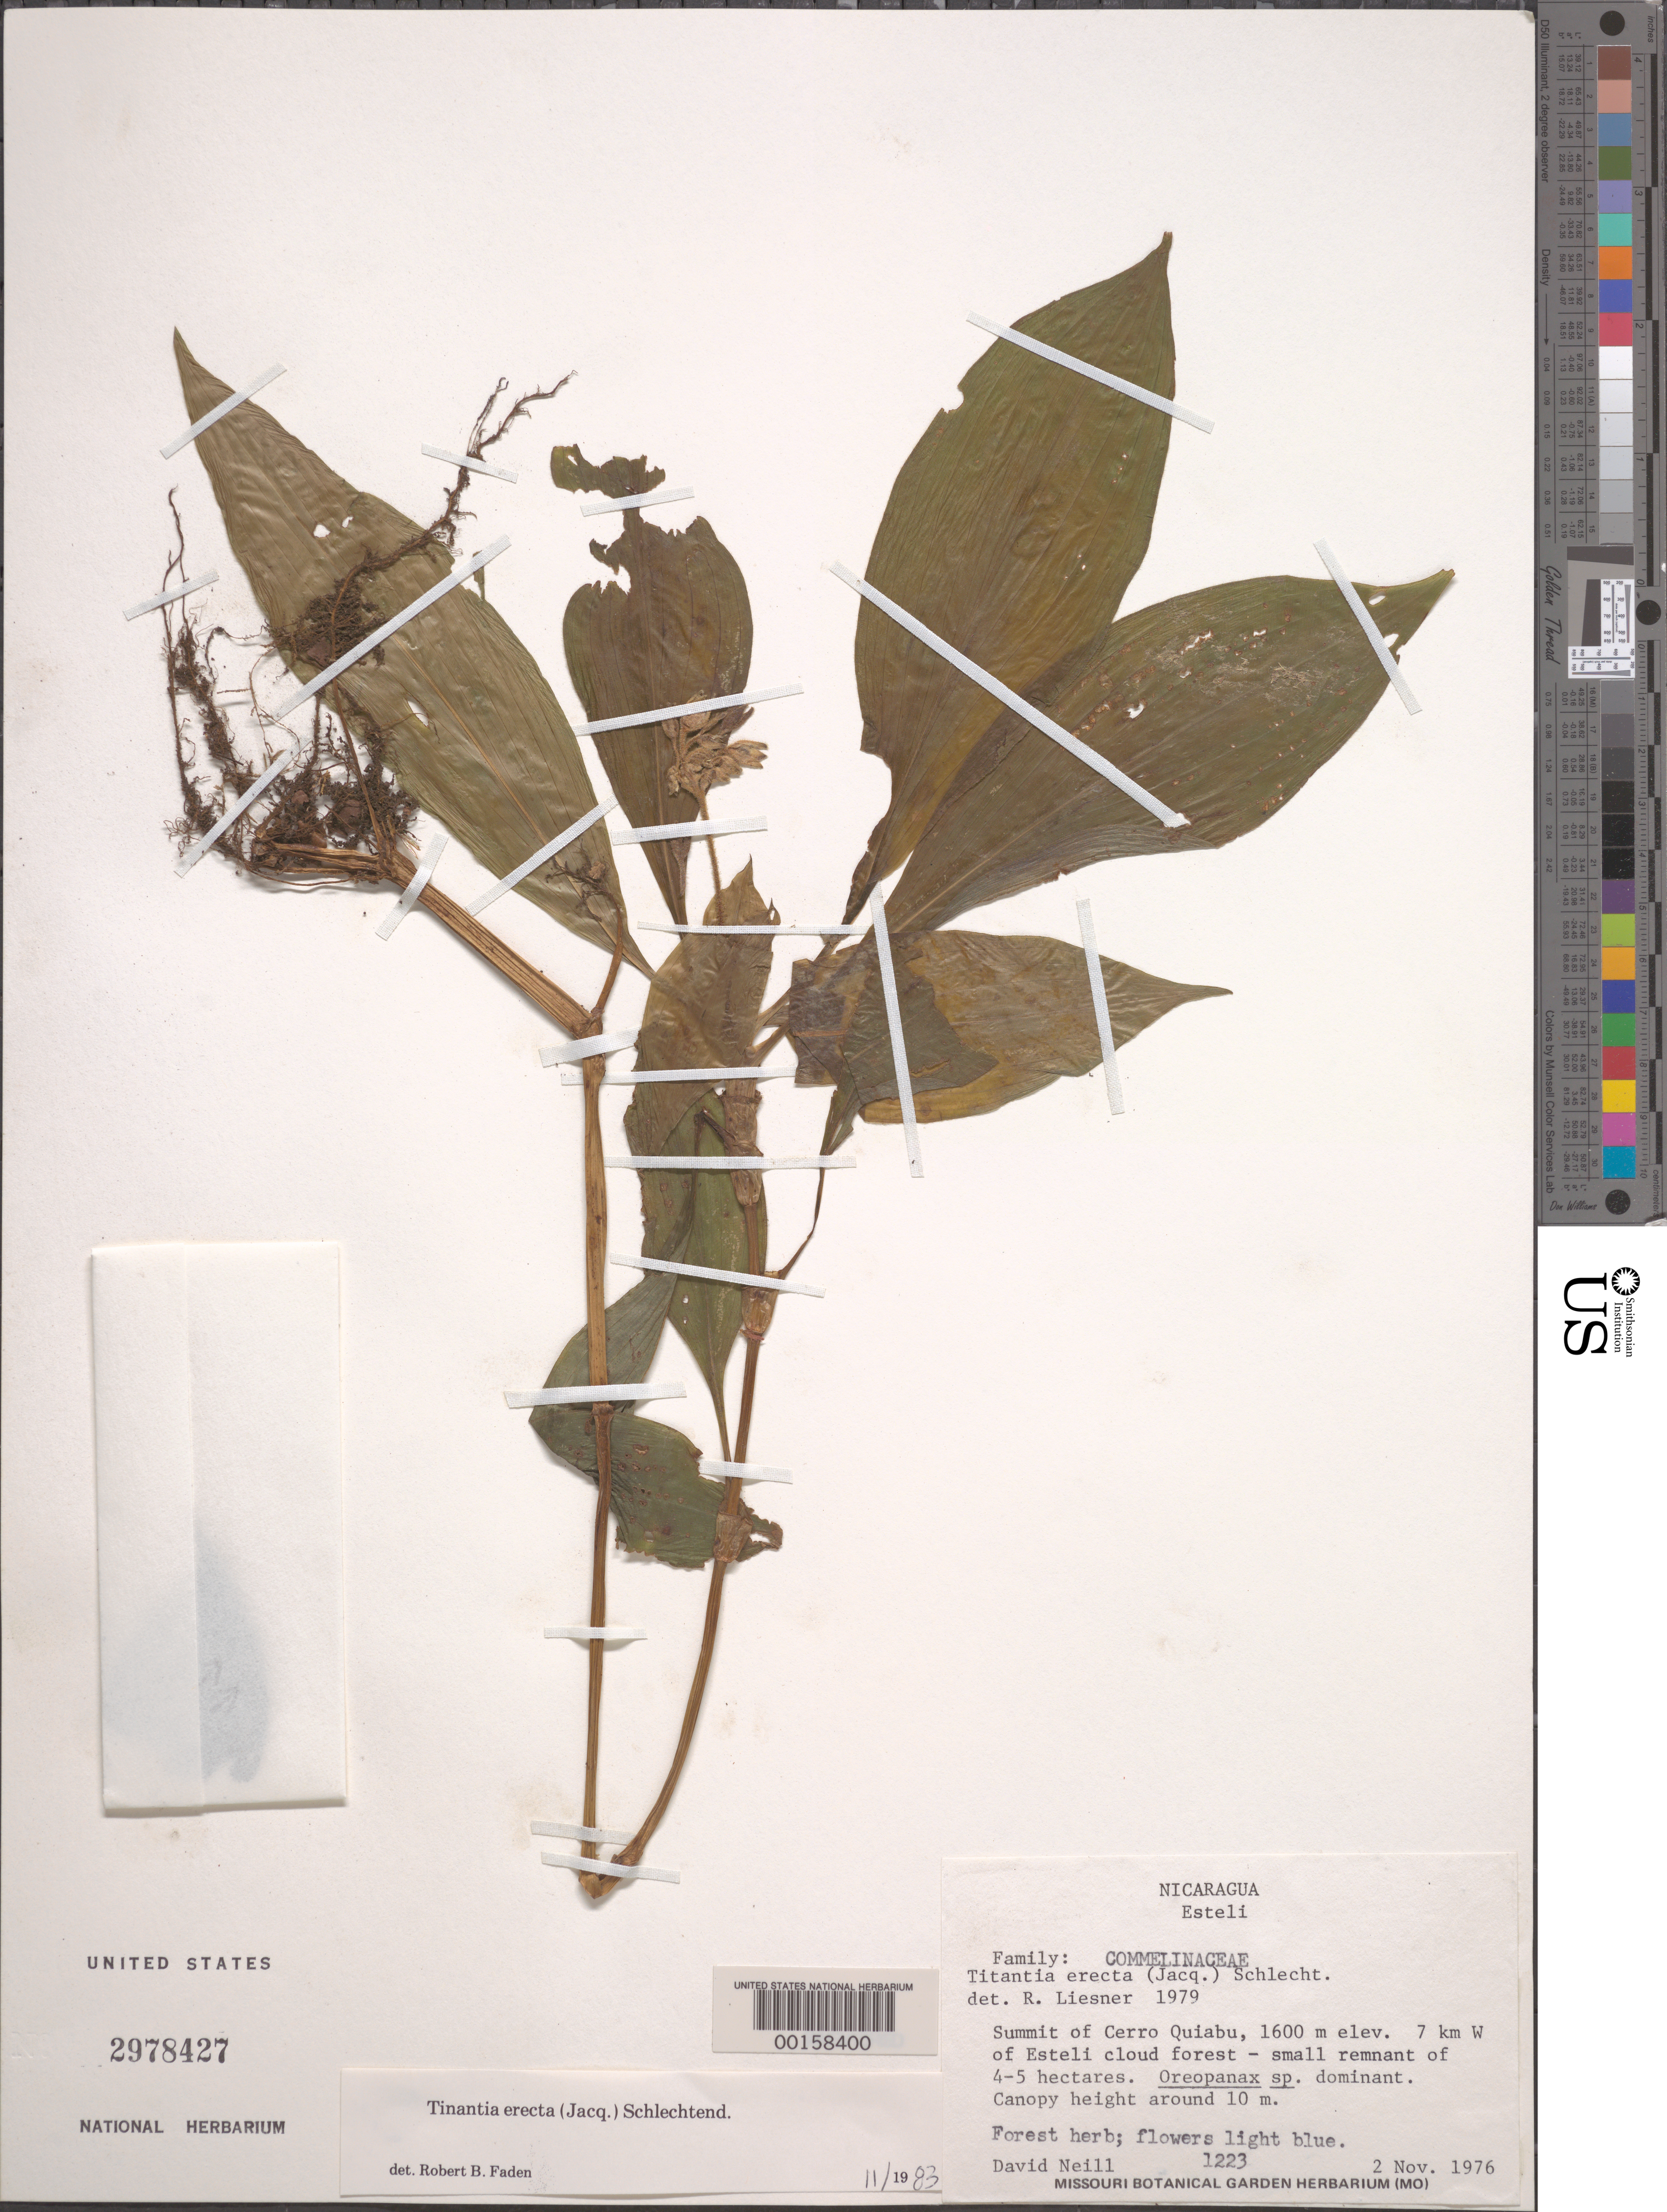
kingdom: Plantae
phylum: Tracheophyta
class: Liliopsida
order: Commelinales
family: Commelinaceae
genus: Tinantia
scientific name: Tinantia erecta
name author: (Jacq.) Fenzl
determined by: Faden, Robert B., (US), Smithsonian Institution - National Museum of Natural History (UNITED STATES)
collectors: D. A. Neill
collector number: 1223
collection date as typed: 02 Nov 1976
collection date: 1976-11-02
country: Nicaragua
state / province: Estelí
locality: Cerro quiabu, w of esteli cloud forest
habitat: Summit, forest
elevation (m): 1600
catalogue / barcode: US 2978427